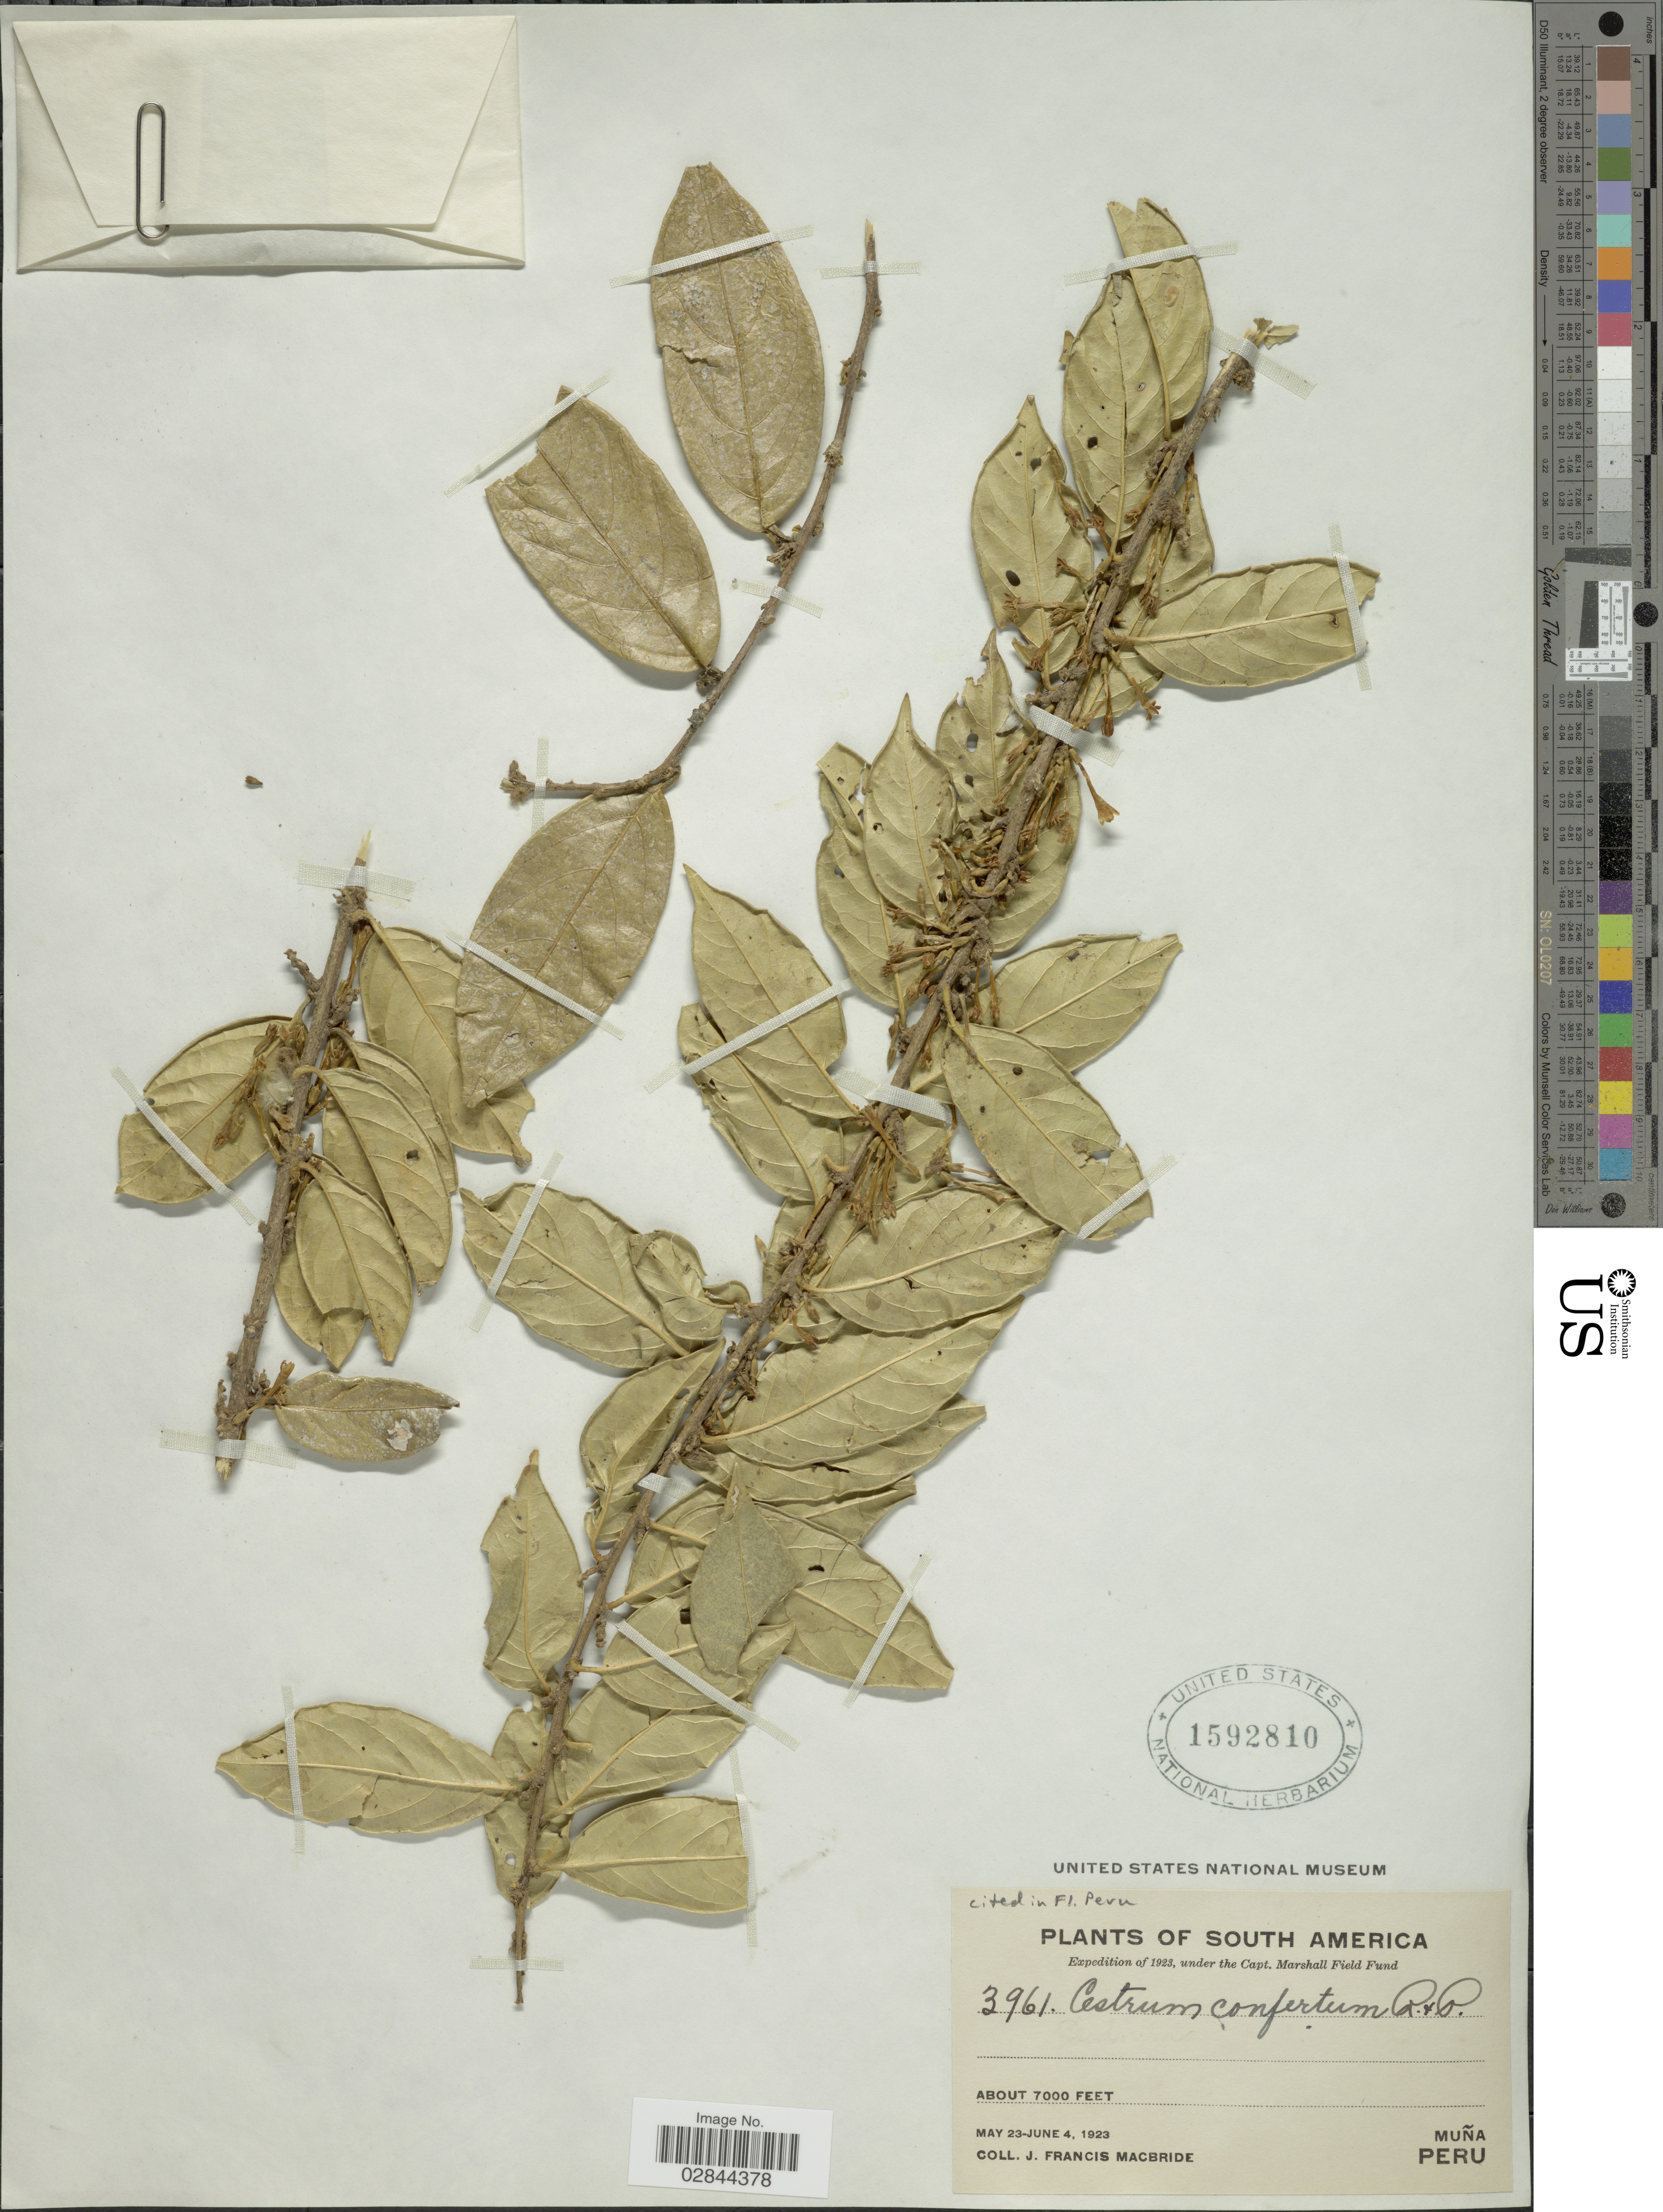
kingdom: Plantae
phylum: Tracheophyta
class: Magnoliopsida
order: Solanales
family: Solanaceae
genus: Cestrum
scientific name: Cestrum alternifolium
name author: (Jacq.) O.E. Schulz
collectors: J. F. Macbride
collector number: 3961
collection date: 1923-05-23/1923-06-04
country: Peru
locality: Muña.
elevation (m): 2134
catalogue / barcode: US 1592810